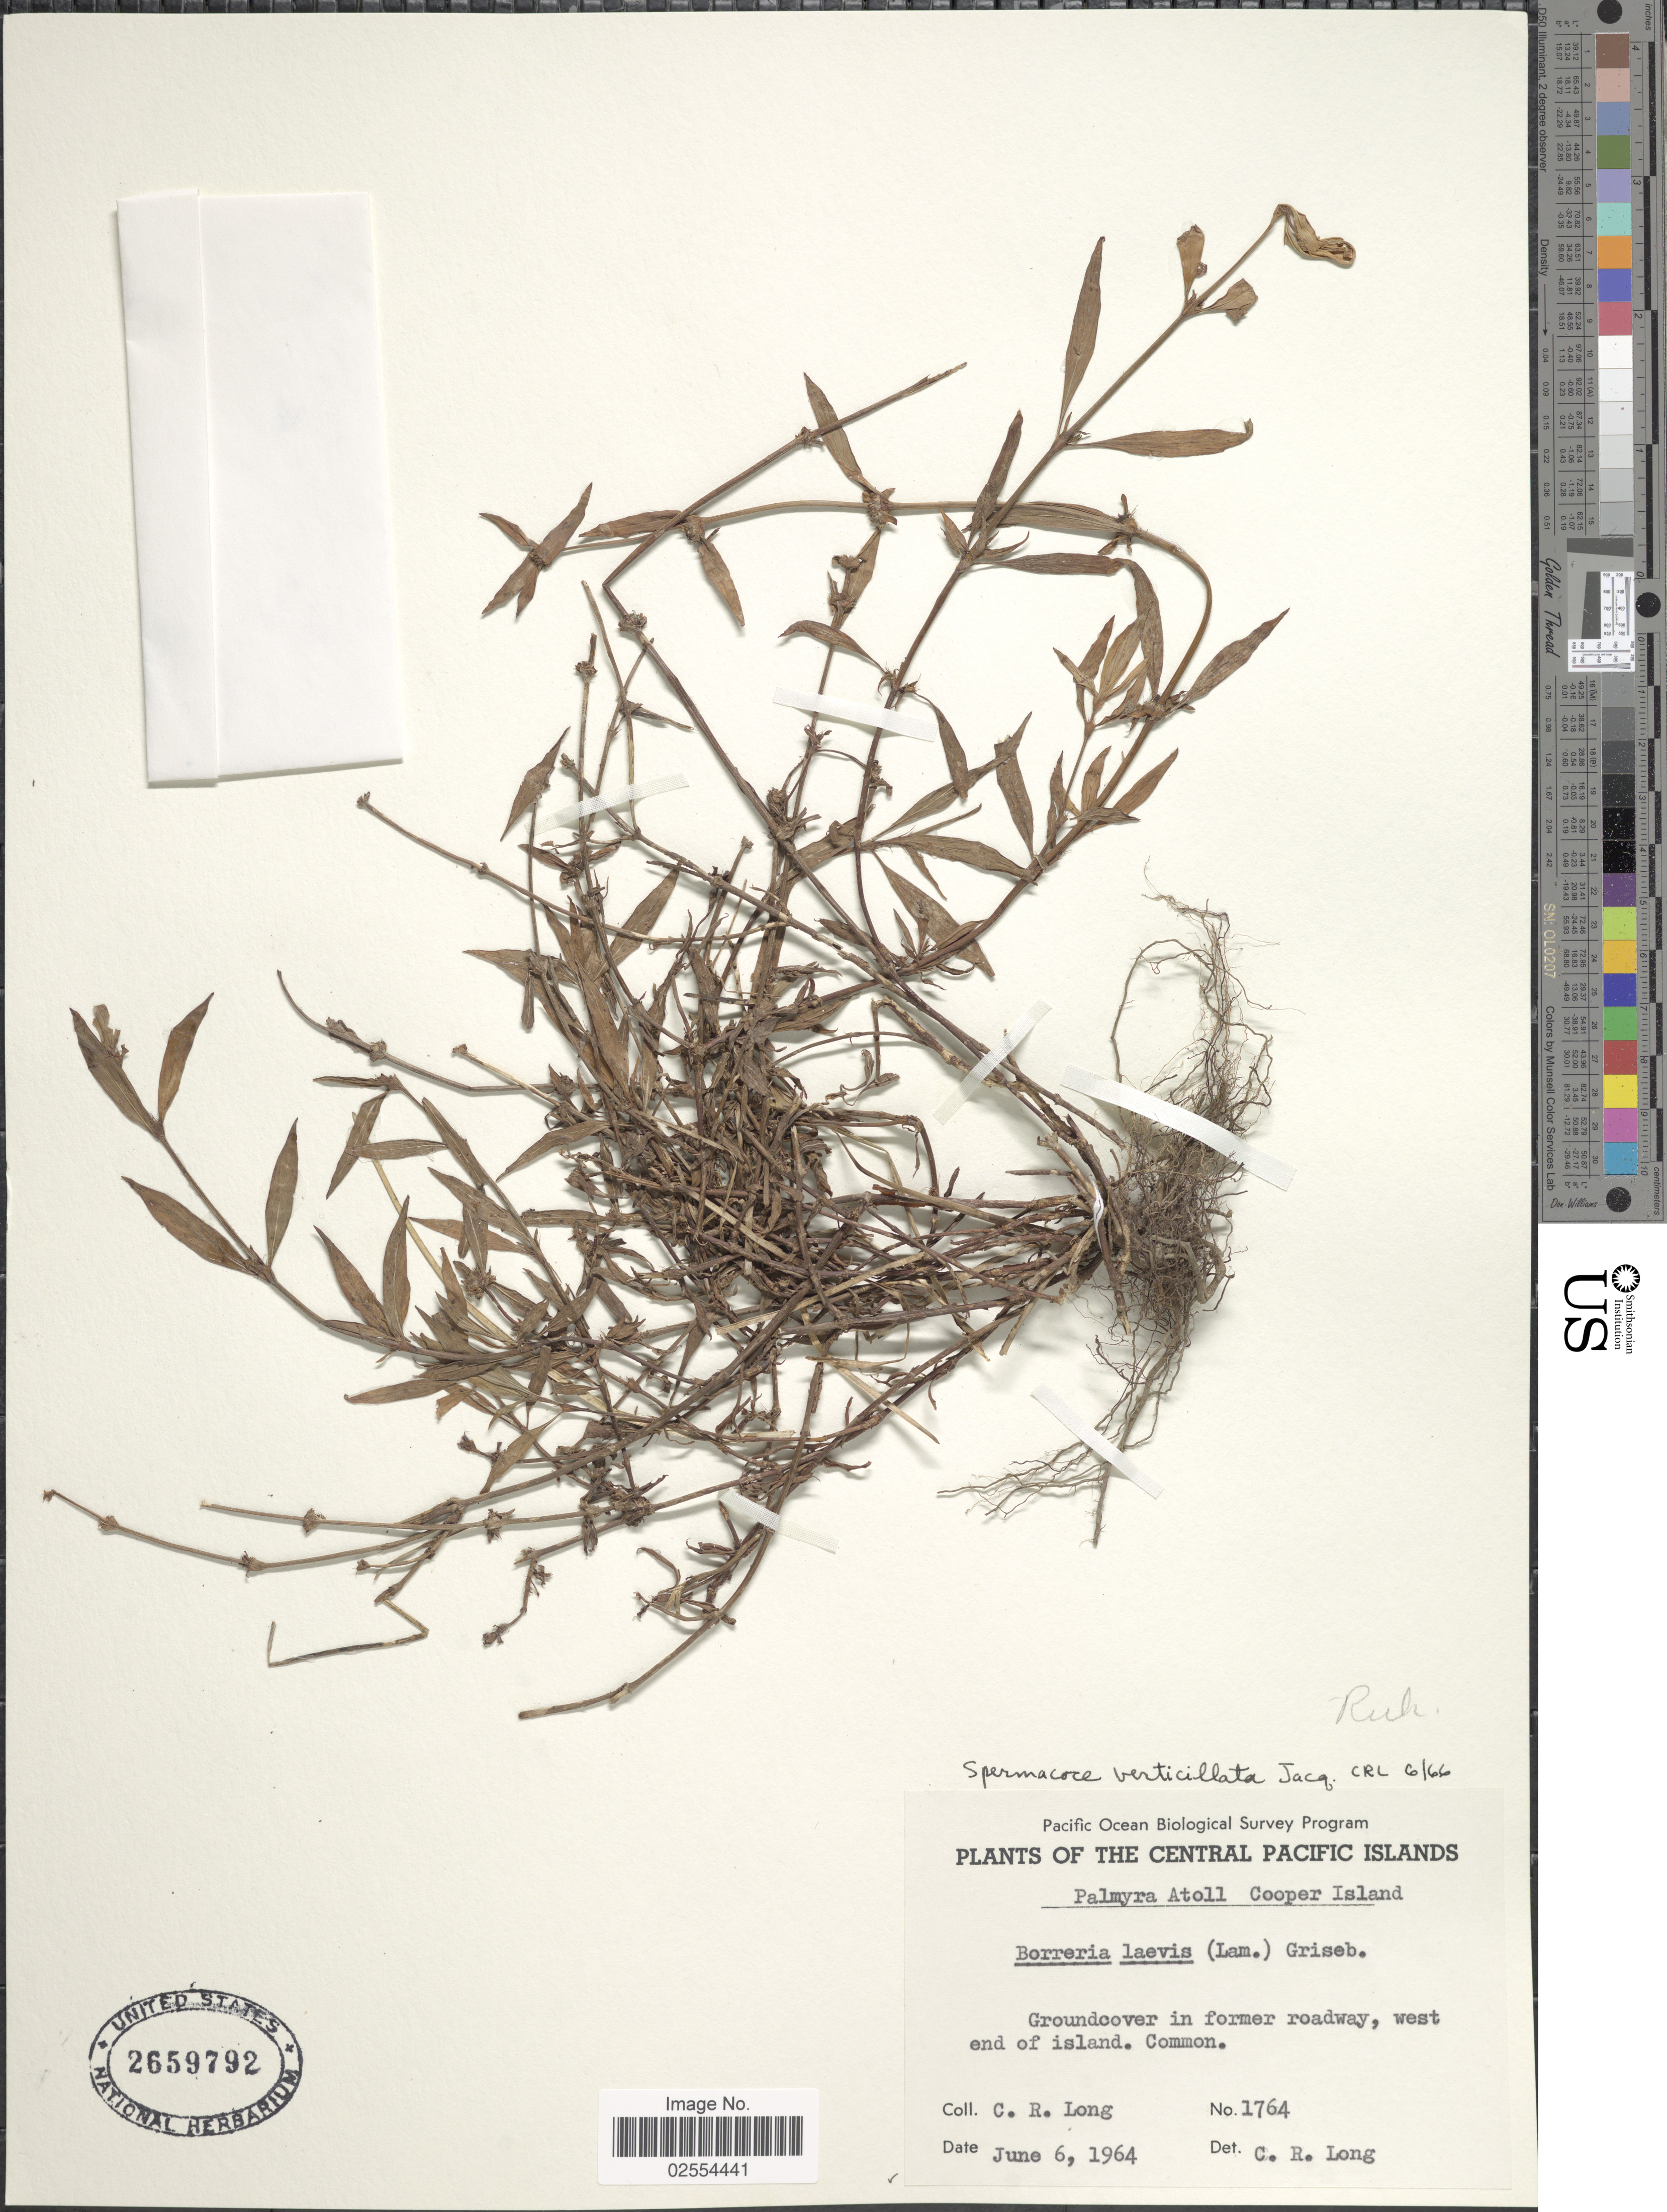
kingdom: Plantae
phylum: Tracheophyta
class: Magnoliopsida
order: Gentianales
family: Rubiaceae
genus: Spermacoce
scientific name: Spermacoce verticillata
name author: L.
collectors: C. R. Long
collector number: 1764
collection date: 1964-06-06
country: U.S. Administered Pacific Islands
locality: Cenral Pacific Islands, Palmura Atoll Cooper Island, groundcover in former roadway, west end of island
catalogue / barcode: US 2659792